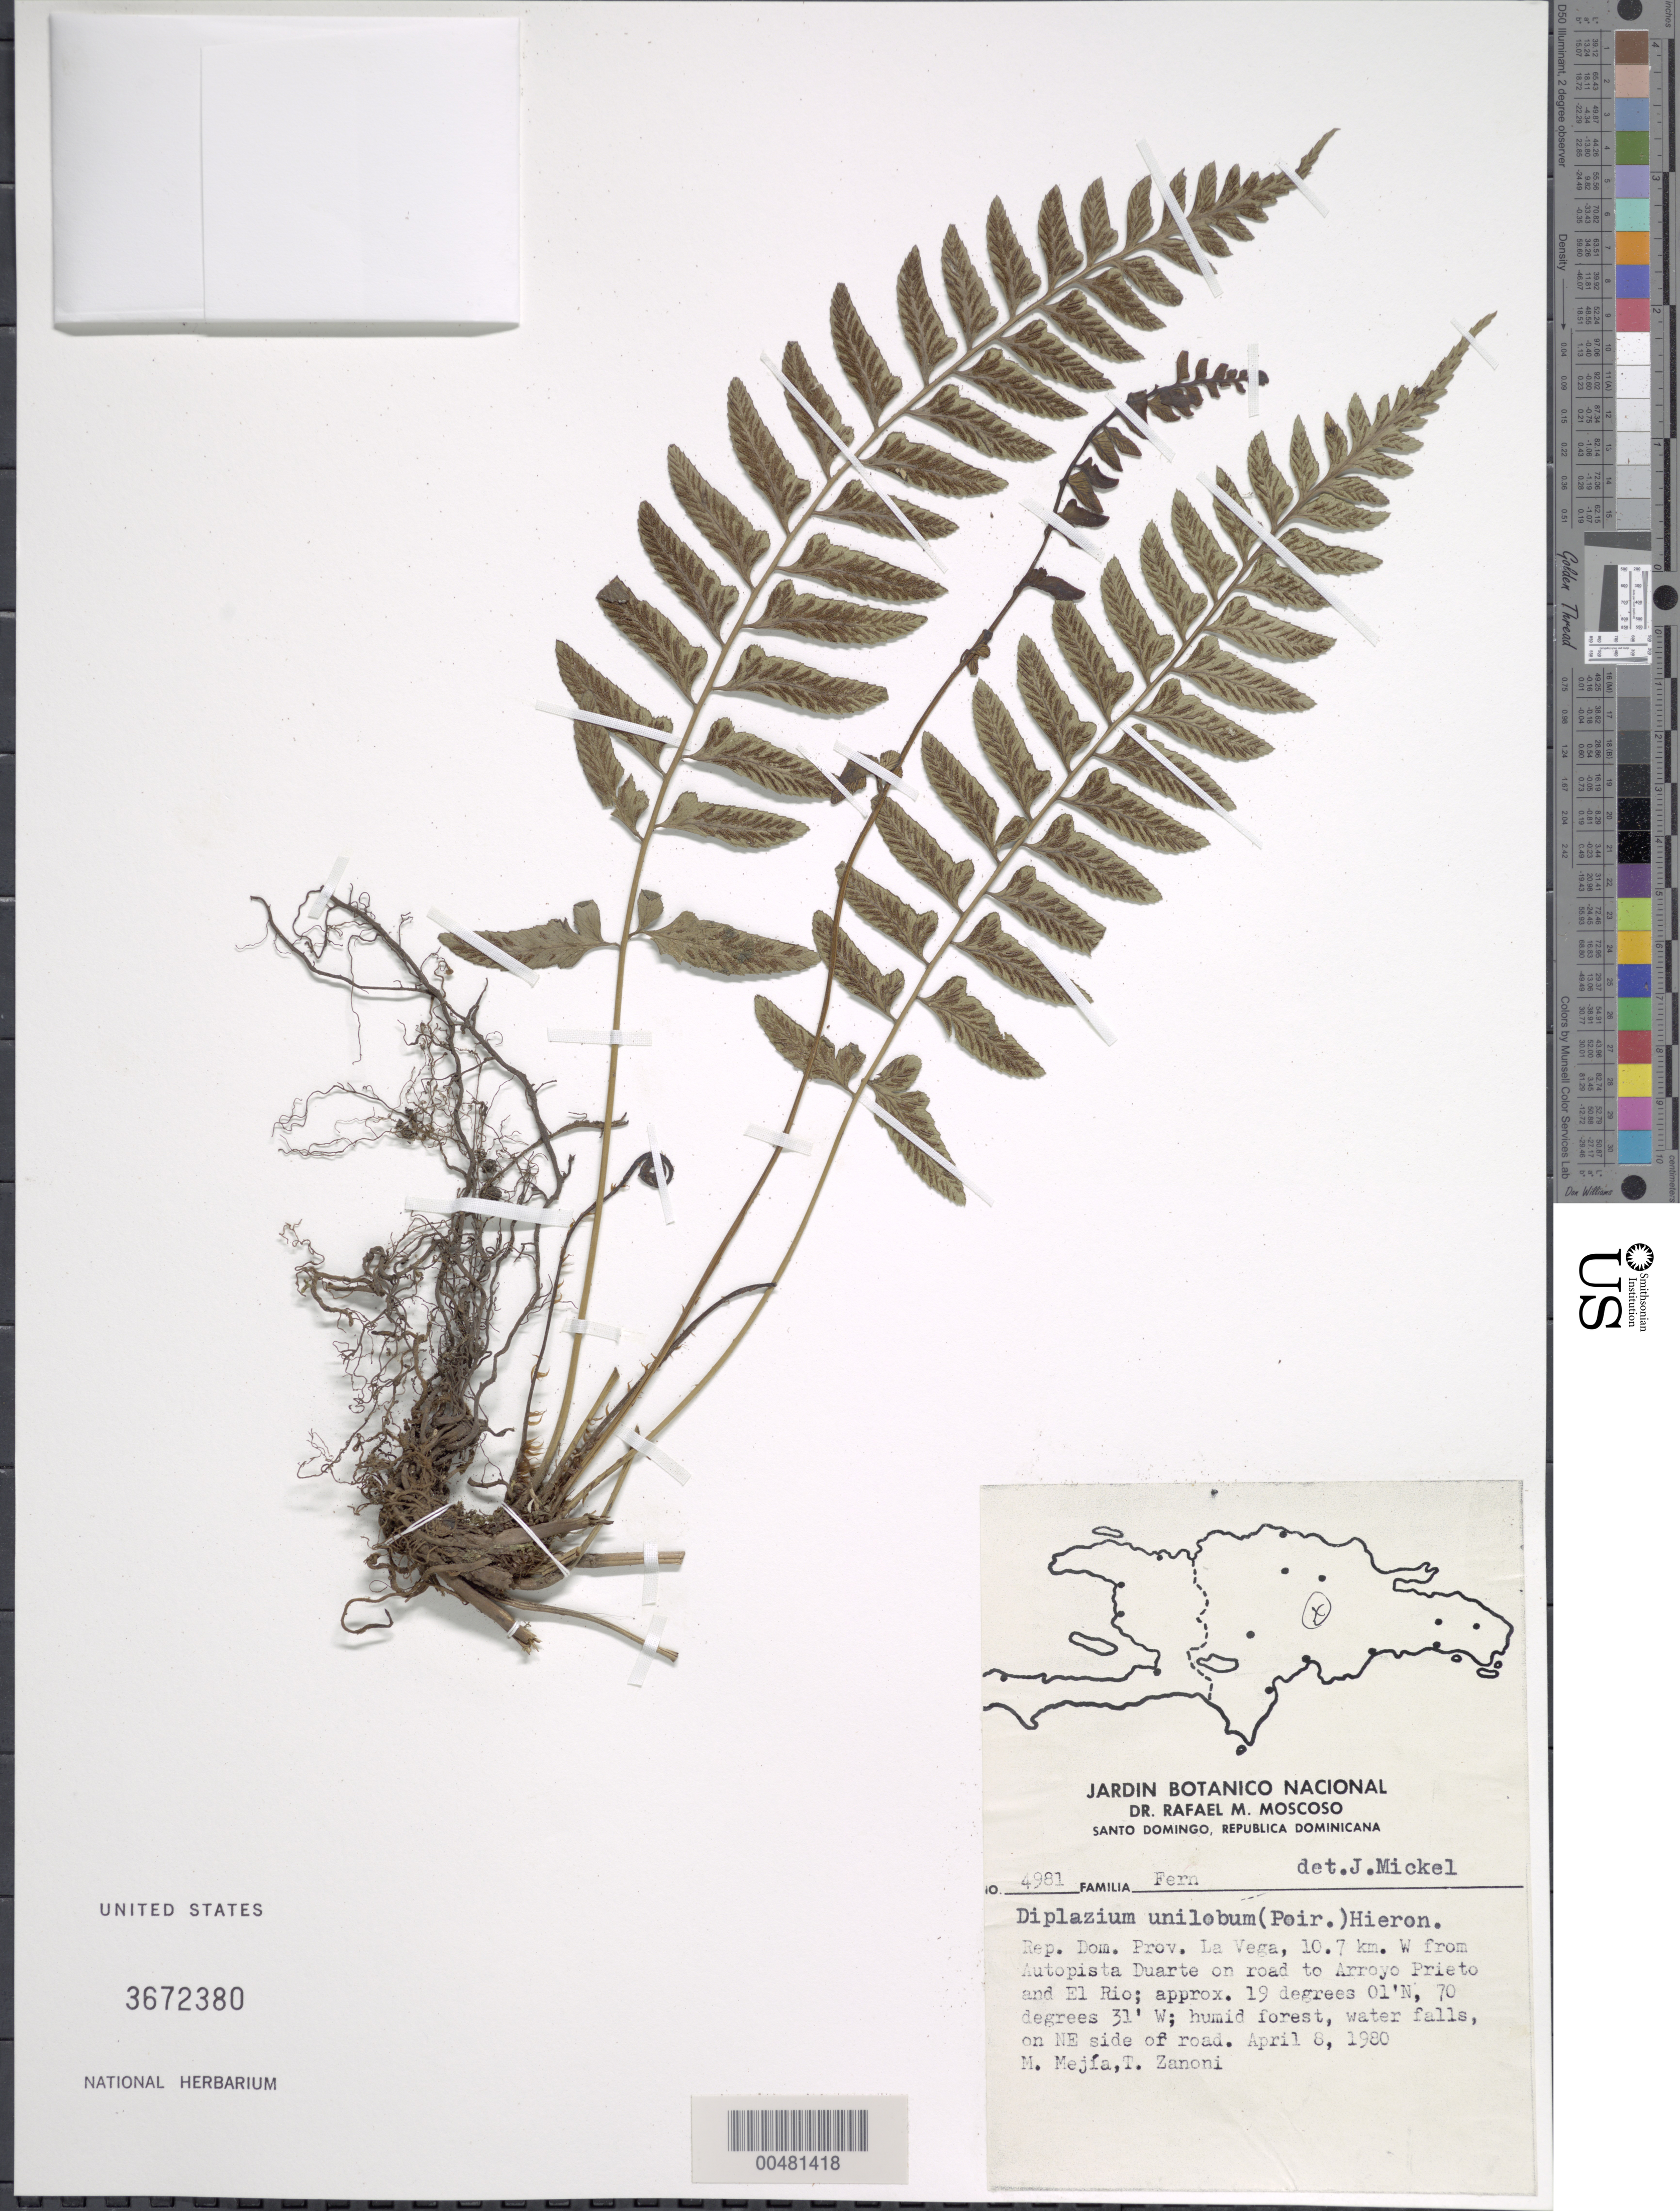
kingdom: Plantae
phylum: Tracheophyta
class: Polypodiopsida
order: Polypodiales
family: Athyriaceae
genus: Diplazium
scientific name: Diplazium unilobum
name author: (Poir.) Hieron.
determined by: Mickel, J. T., (NY), New York Botanical Garden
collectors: M. Mejia & T. A. Zanoni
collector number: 4981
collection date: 1980-04-08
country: Dominican Republic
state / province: La Vega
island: Hispaniola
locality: Autopista Duarte, 10.7 km from, on road to Arroyo Prieto and El Rio.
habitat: Humid forest, water falls, on NE side of road.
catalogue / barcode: US 3672380